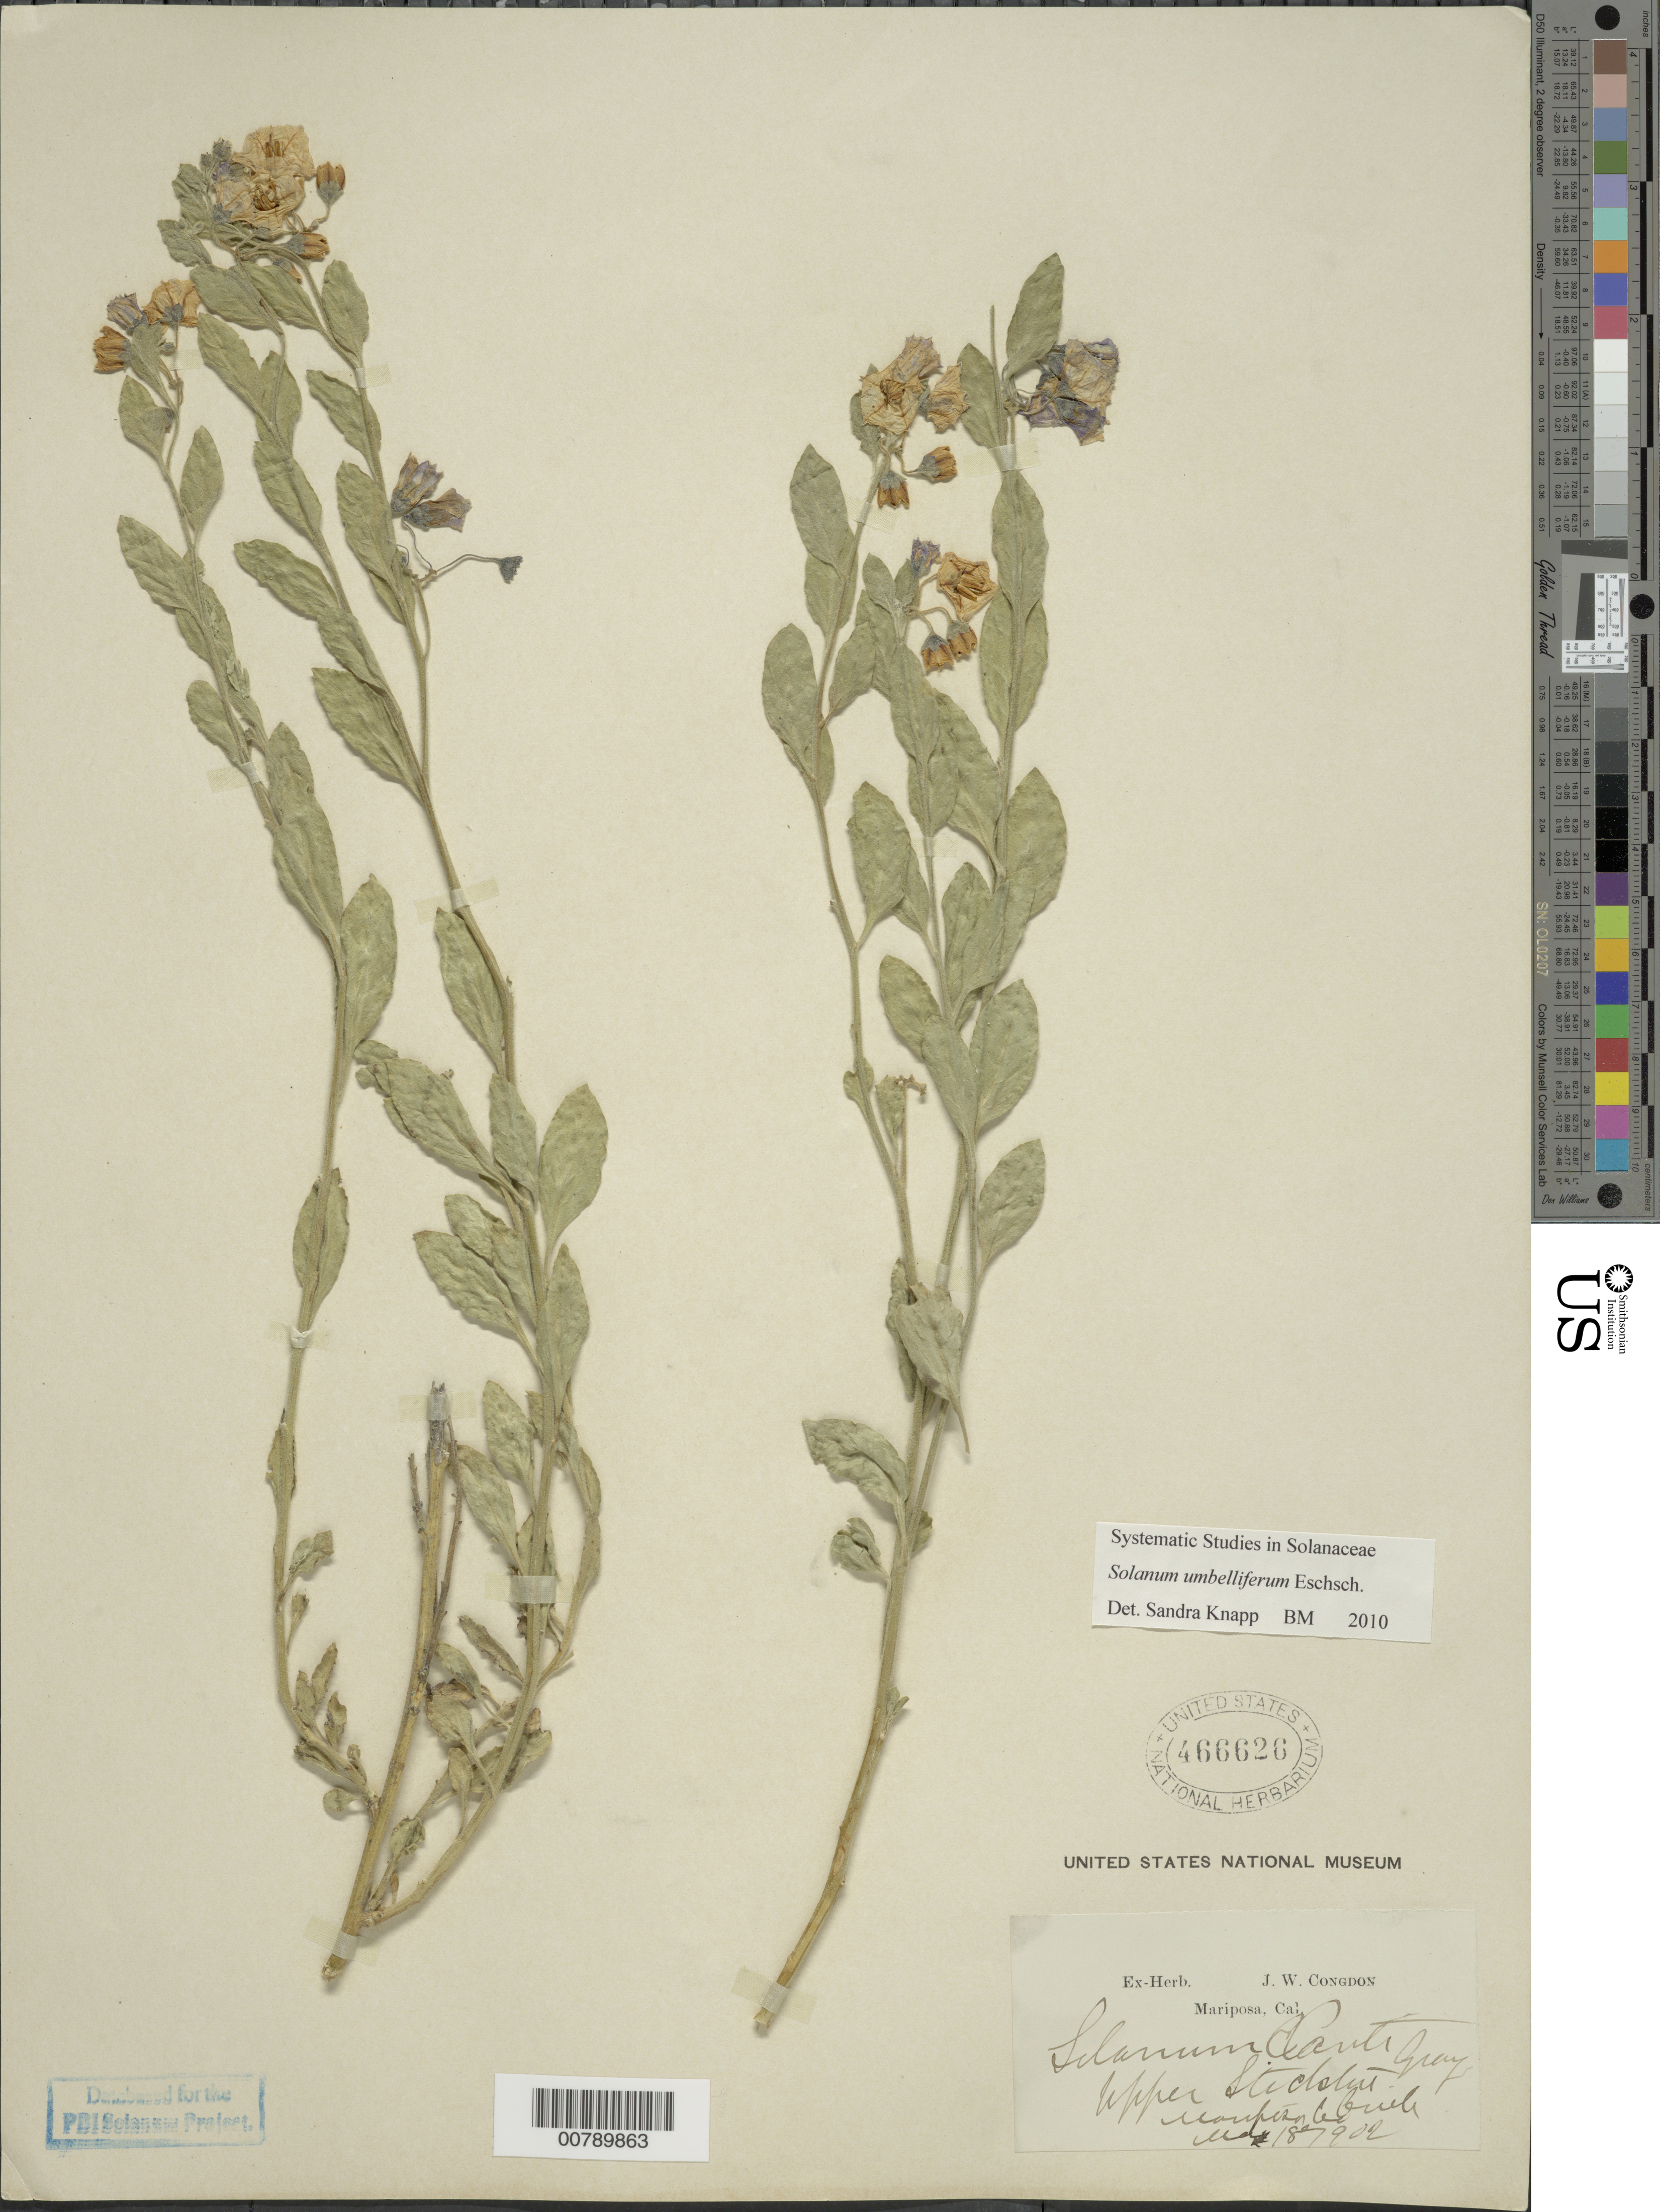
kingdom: Plantae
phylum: Tracheophyta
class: Magnoliopsida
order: Solanales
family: Solanaceae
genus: Solanum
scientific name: Solanum wallacei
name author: (A. Gray) Parish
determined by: Knapp, S. D.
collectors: J. W. Congdon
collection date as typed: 18 Mar 1902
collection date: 1902-03-18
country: United States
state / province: California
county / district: Mariposa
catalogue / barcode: US 466626